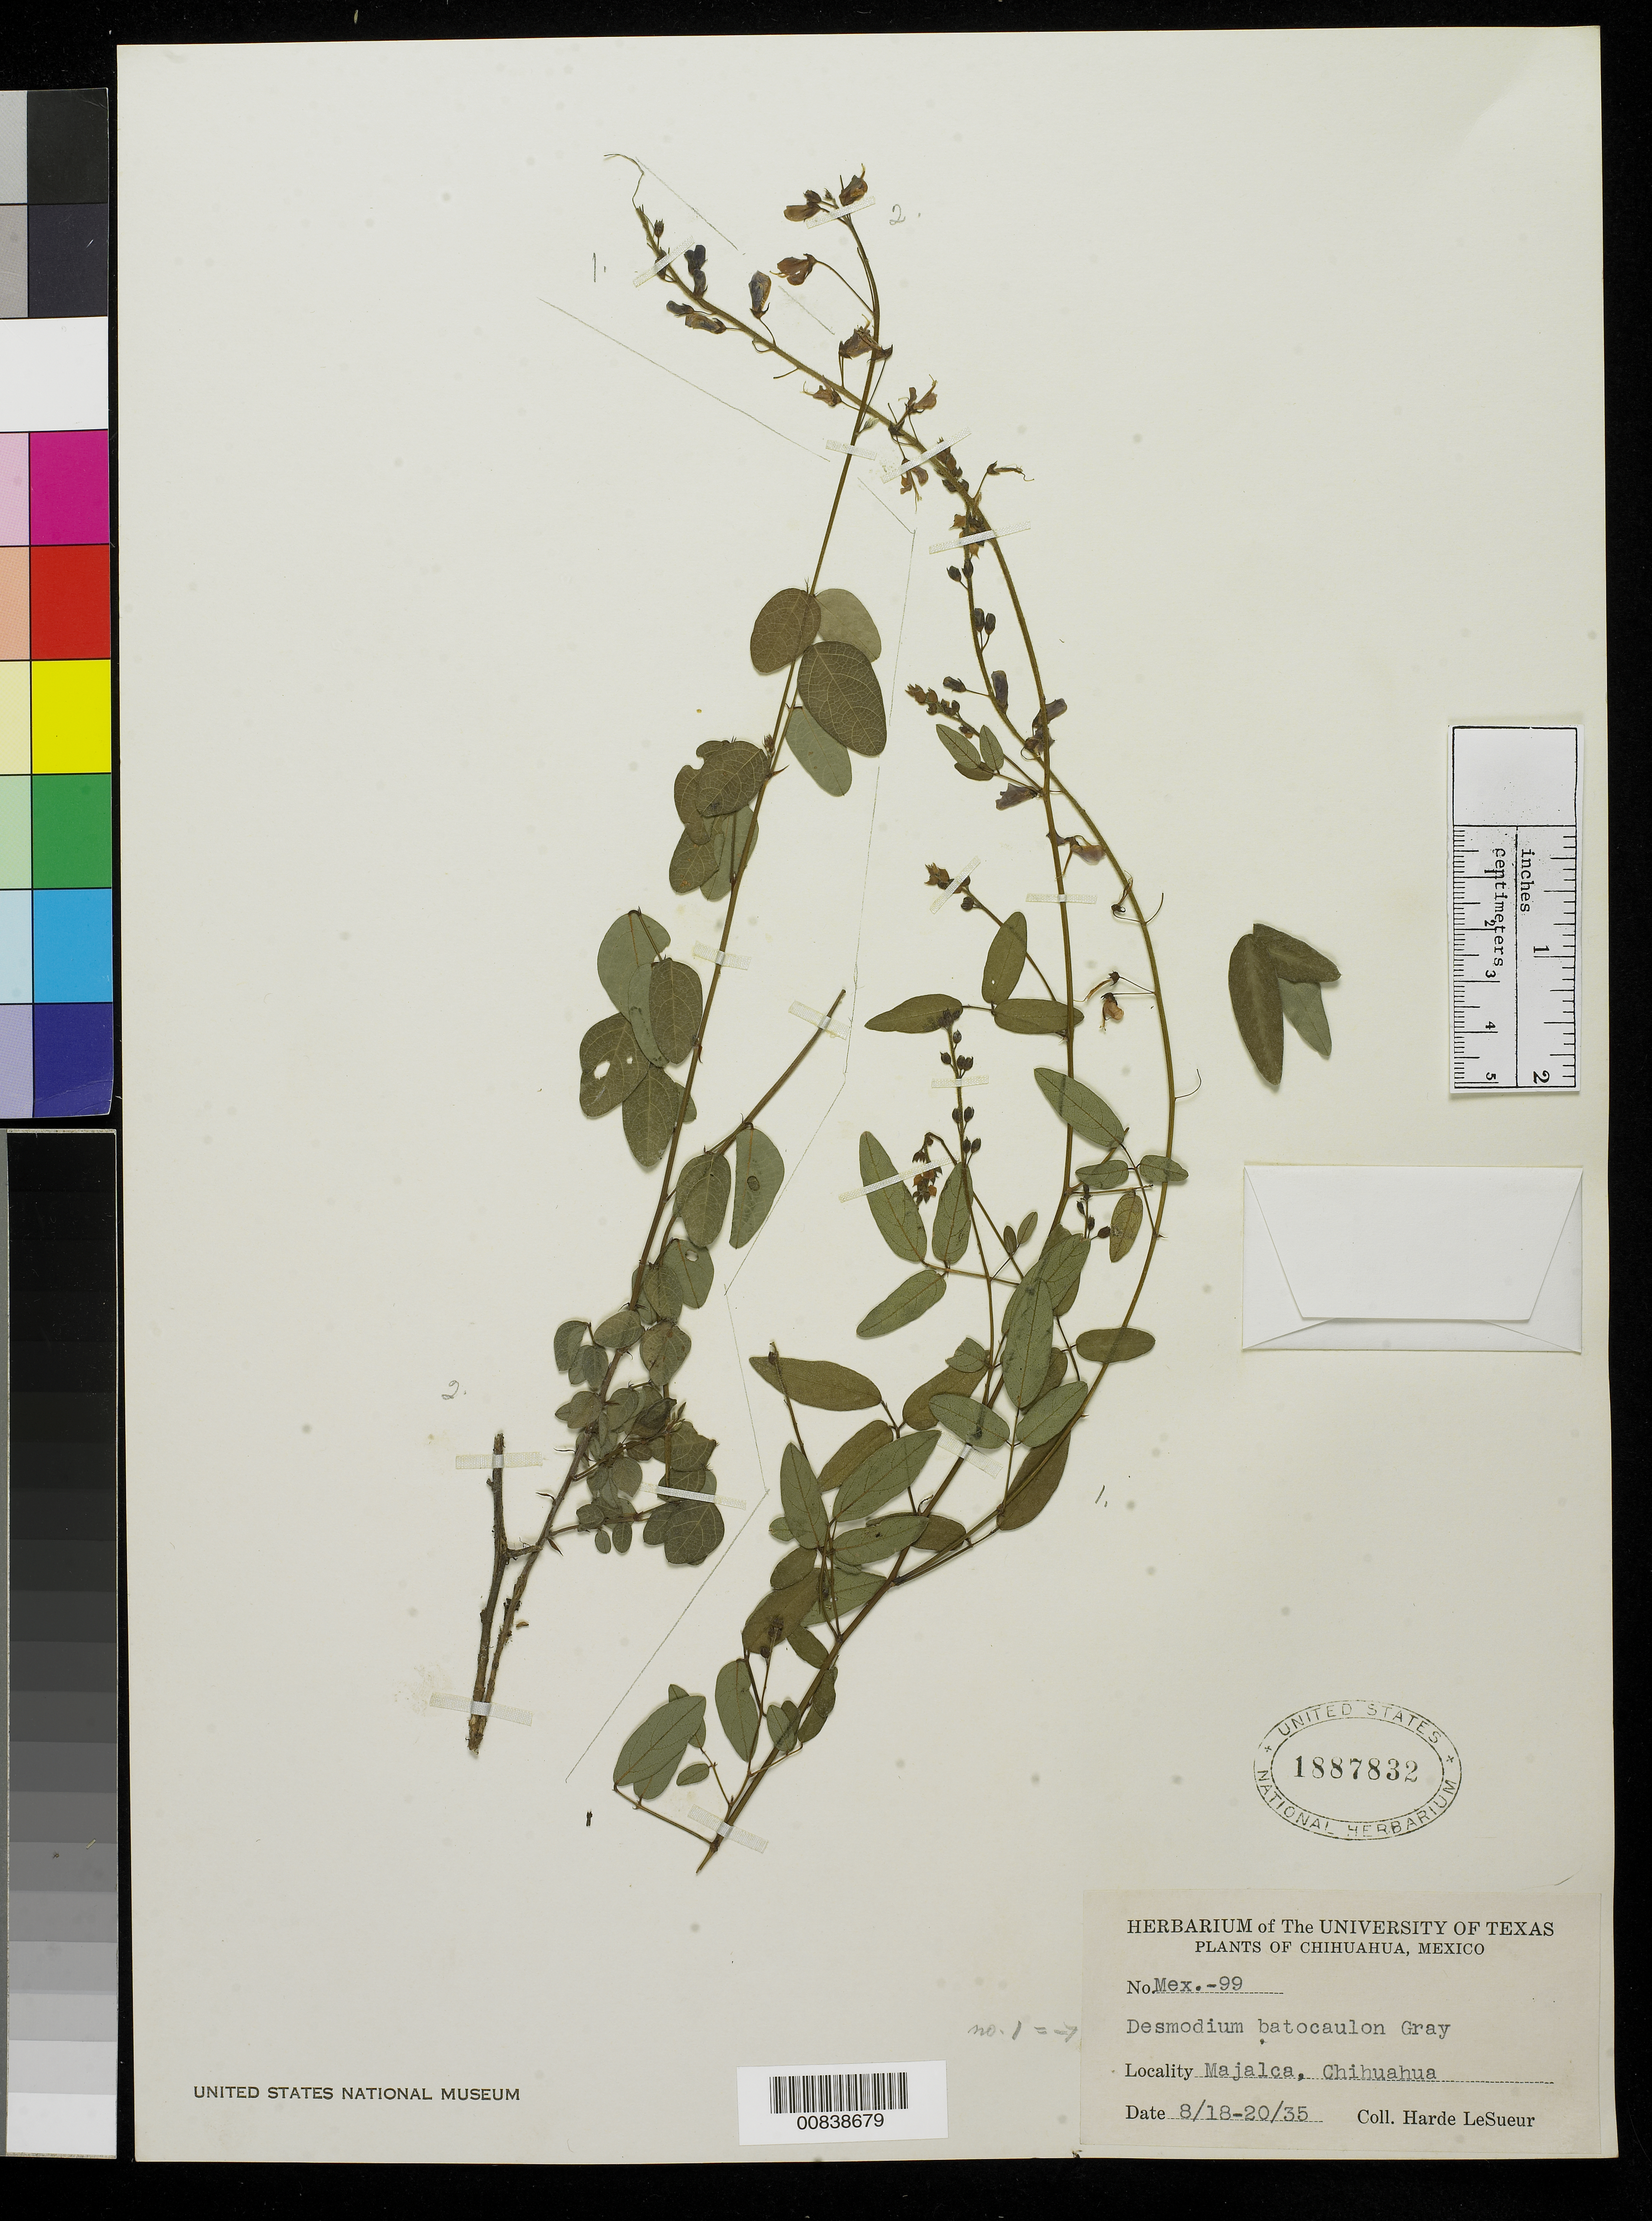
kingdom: Plantae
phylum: Tracheophyta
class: Magnoliopsida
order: Fabales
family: Fabaceae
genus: Desmodium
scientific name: Desmodium batocaulon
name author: A. Gray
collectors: D. H. LeSueur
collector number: Mex. 99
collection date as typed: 18 Aug 1935 to 20 Aug 1935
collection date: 1935-08-18/1935-08-20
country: Mexico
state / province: Chihuahua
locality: Majalca, Chihuahua.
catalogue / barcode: US 1887832